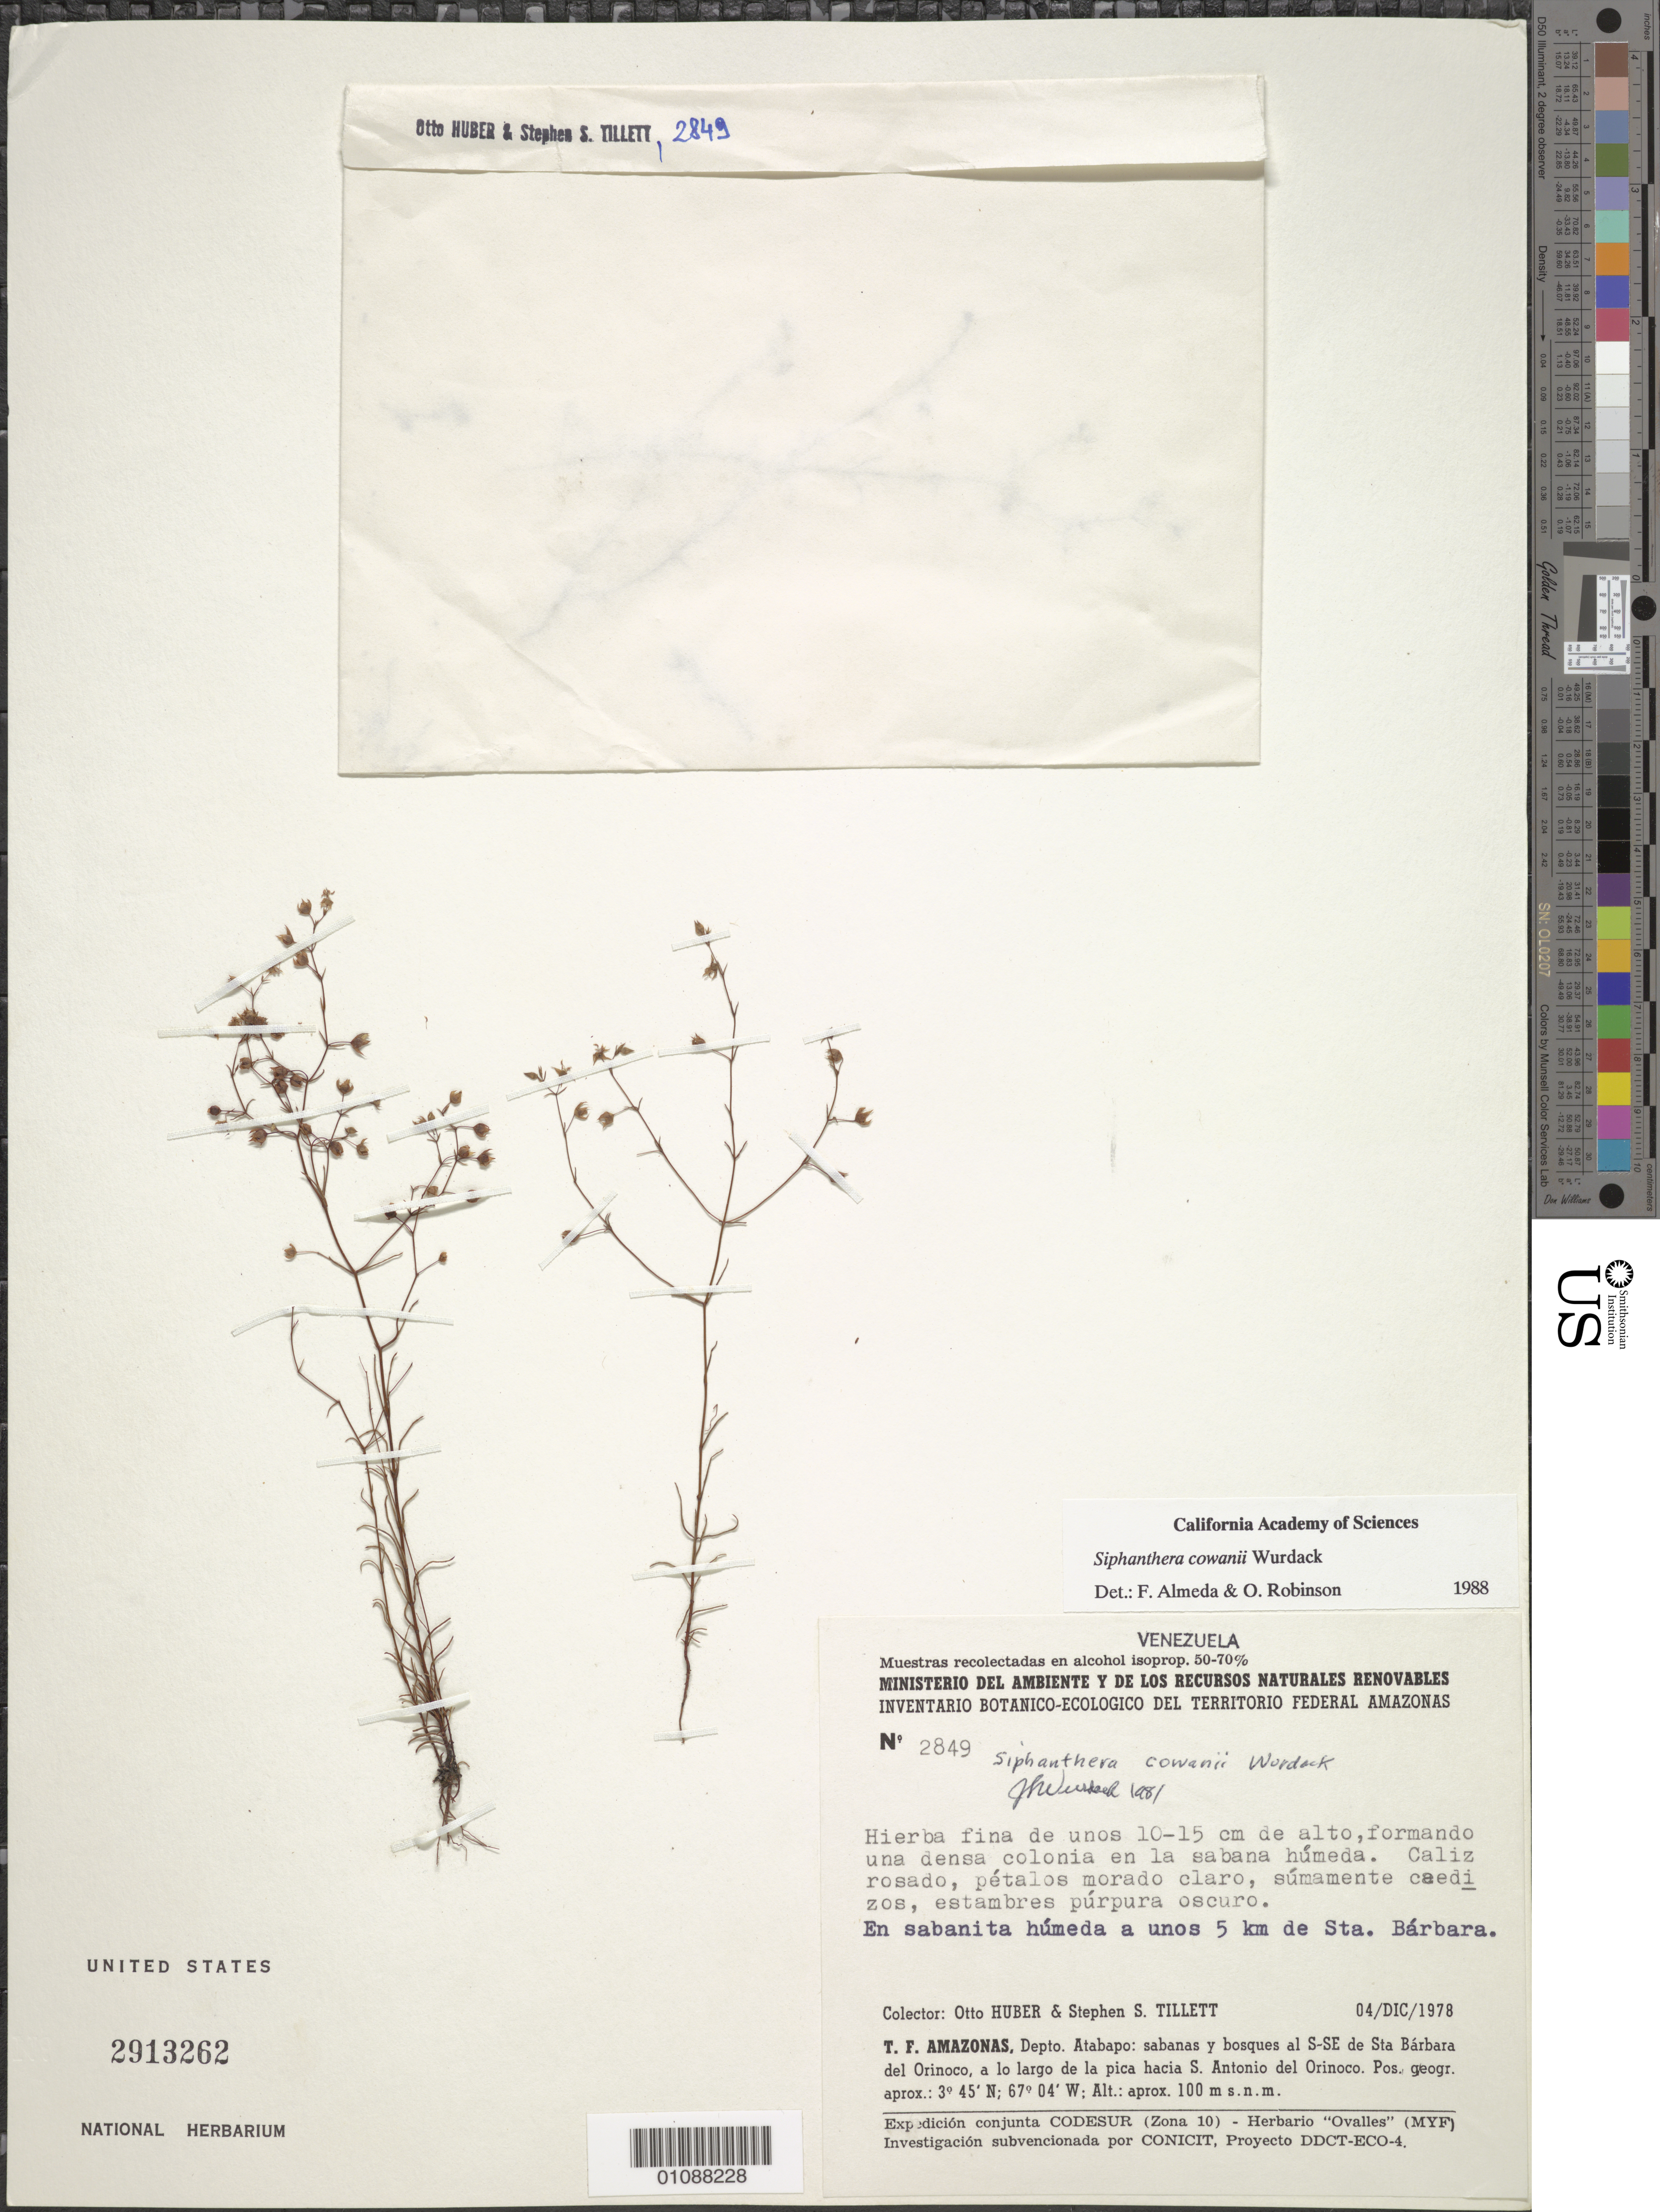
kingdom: Plantae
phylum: Tracheophyta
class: Magnoliopsida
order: Myrtales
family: Melastomataceae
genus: Siphanthera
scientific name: Siphanthera cowanii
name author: Wurdack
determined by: Almeda, F.; Robinson, O. R.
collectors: O. Huber & S. S. Tillett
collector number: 2849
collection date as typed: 4-Dec-78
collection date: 1978-12-04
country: Venezuela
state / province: Amazonas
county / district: Atabapo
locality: Sta. Bárbara del Orinoco, a unos 5km al S-SE; a lo largo de la pica hacia S. Antonio del Orinoco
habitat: Sabanas y bosques. En sabanita humeda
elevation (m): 100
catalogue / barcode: US 2913262